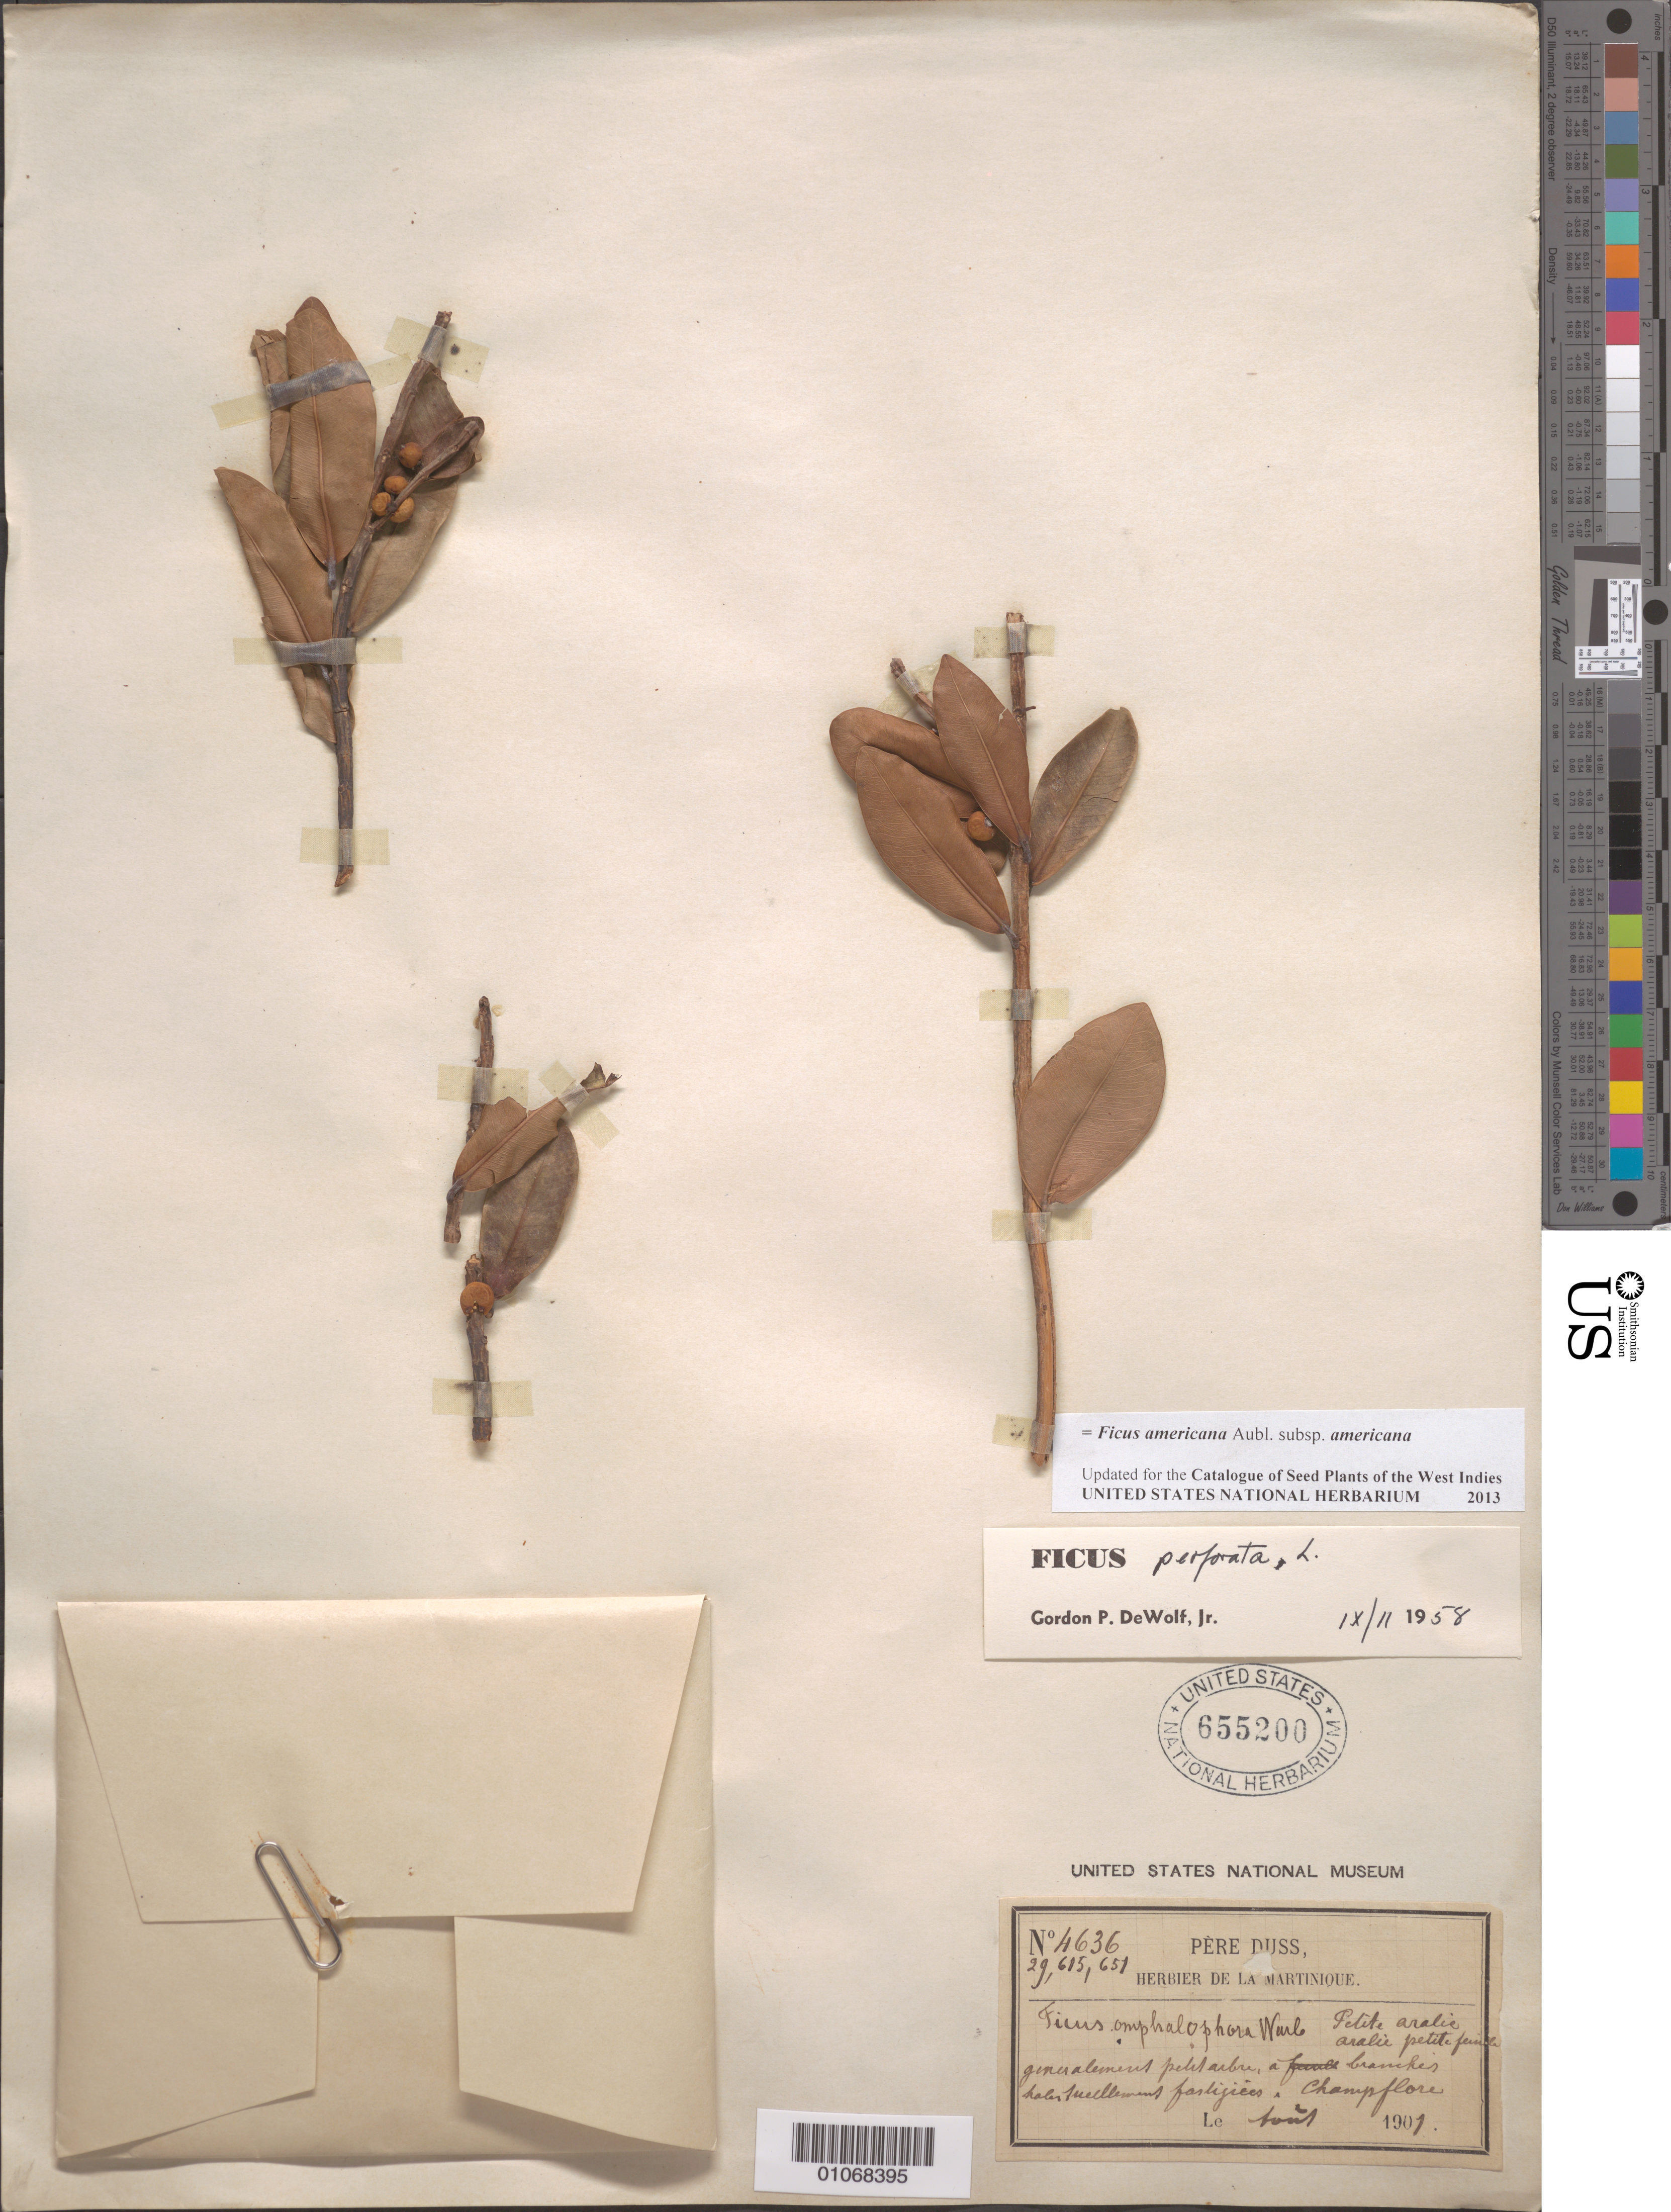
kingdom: Plantae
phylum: Tracheophyta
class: Magnoliopsida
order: Rosales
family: Moraceae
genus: Ficus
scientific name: Ficus perforata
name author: L.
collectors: Père Duss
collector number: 4636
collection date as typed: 01 Jan 1907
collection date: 1907-01-01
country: Martinique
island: Martinique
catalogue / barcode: US 655200